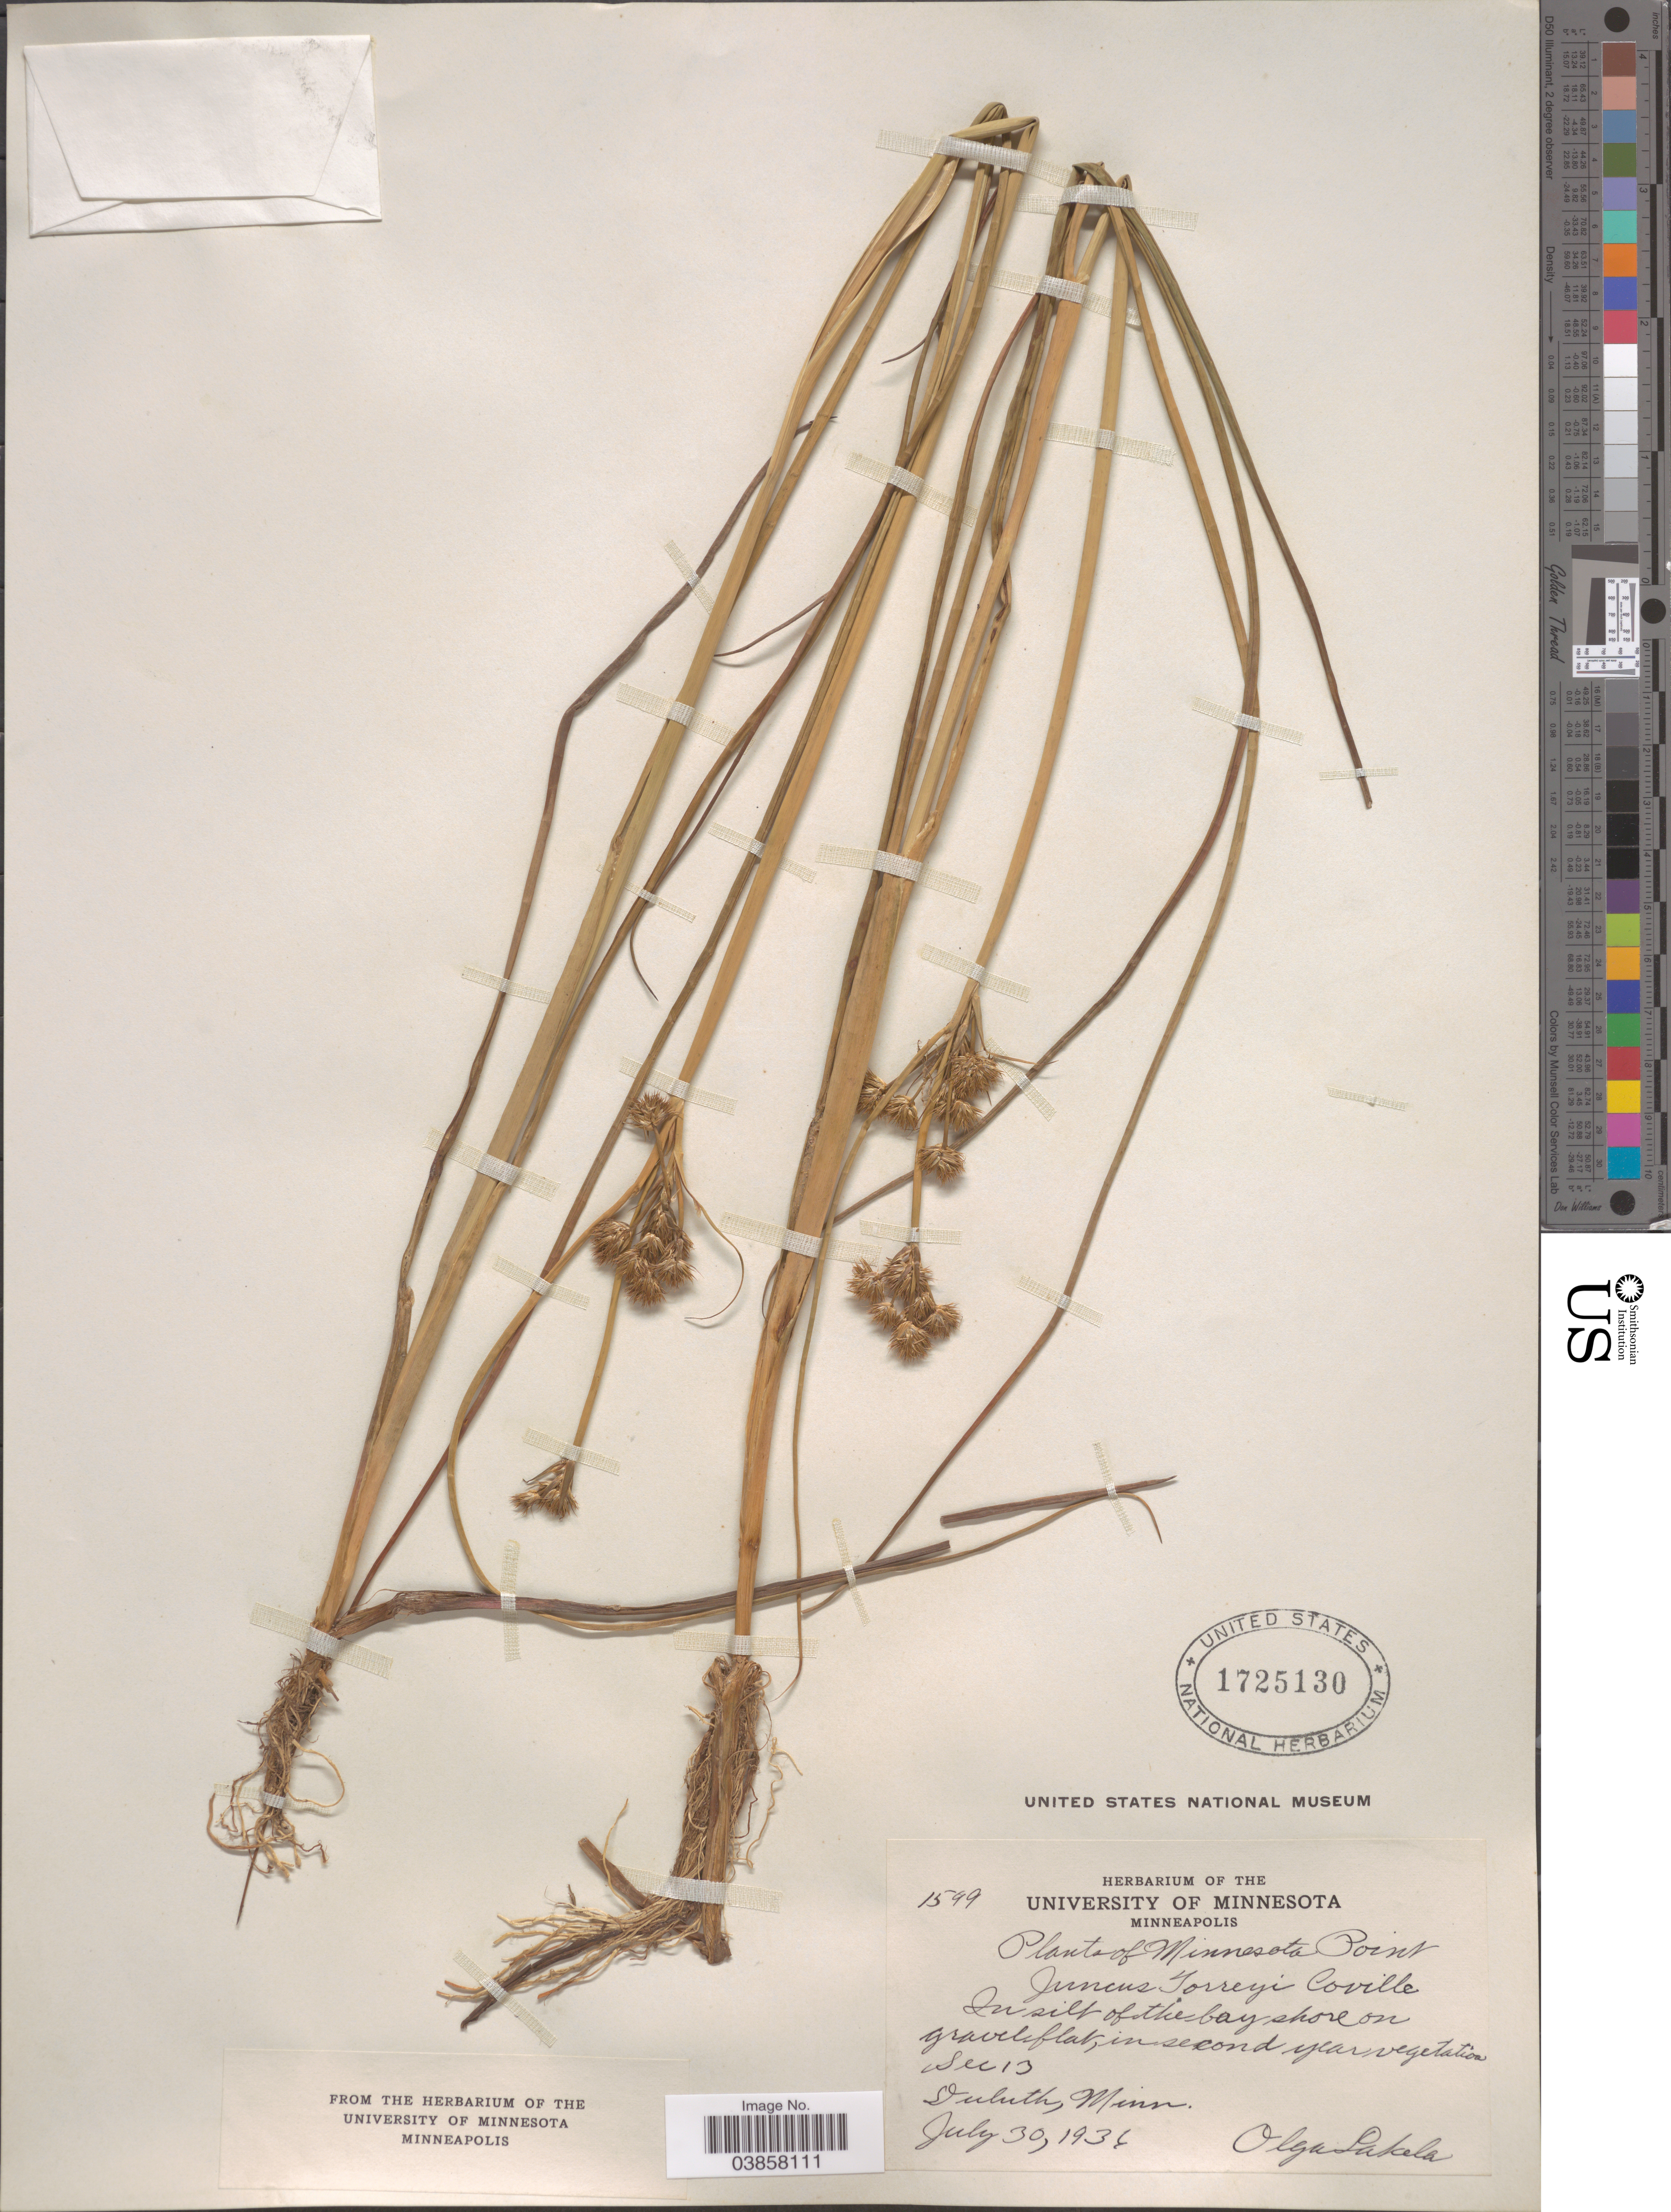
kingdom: Plantae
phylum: Tracheophyta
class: Liliopsida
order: Poales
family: Juncaceae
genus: Juncus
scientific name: Juncus torreyi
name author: Coville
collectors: O. K. Lakela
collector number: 1599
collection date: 1934-07-30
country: United States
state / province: Minnesota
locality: Minnesota Point. Sec 13. Duluth.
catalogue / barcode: US 1725130